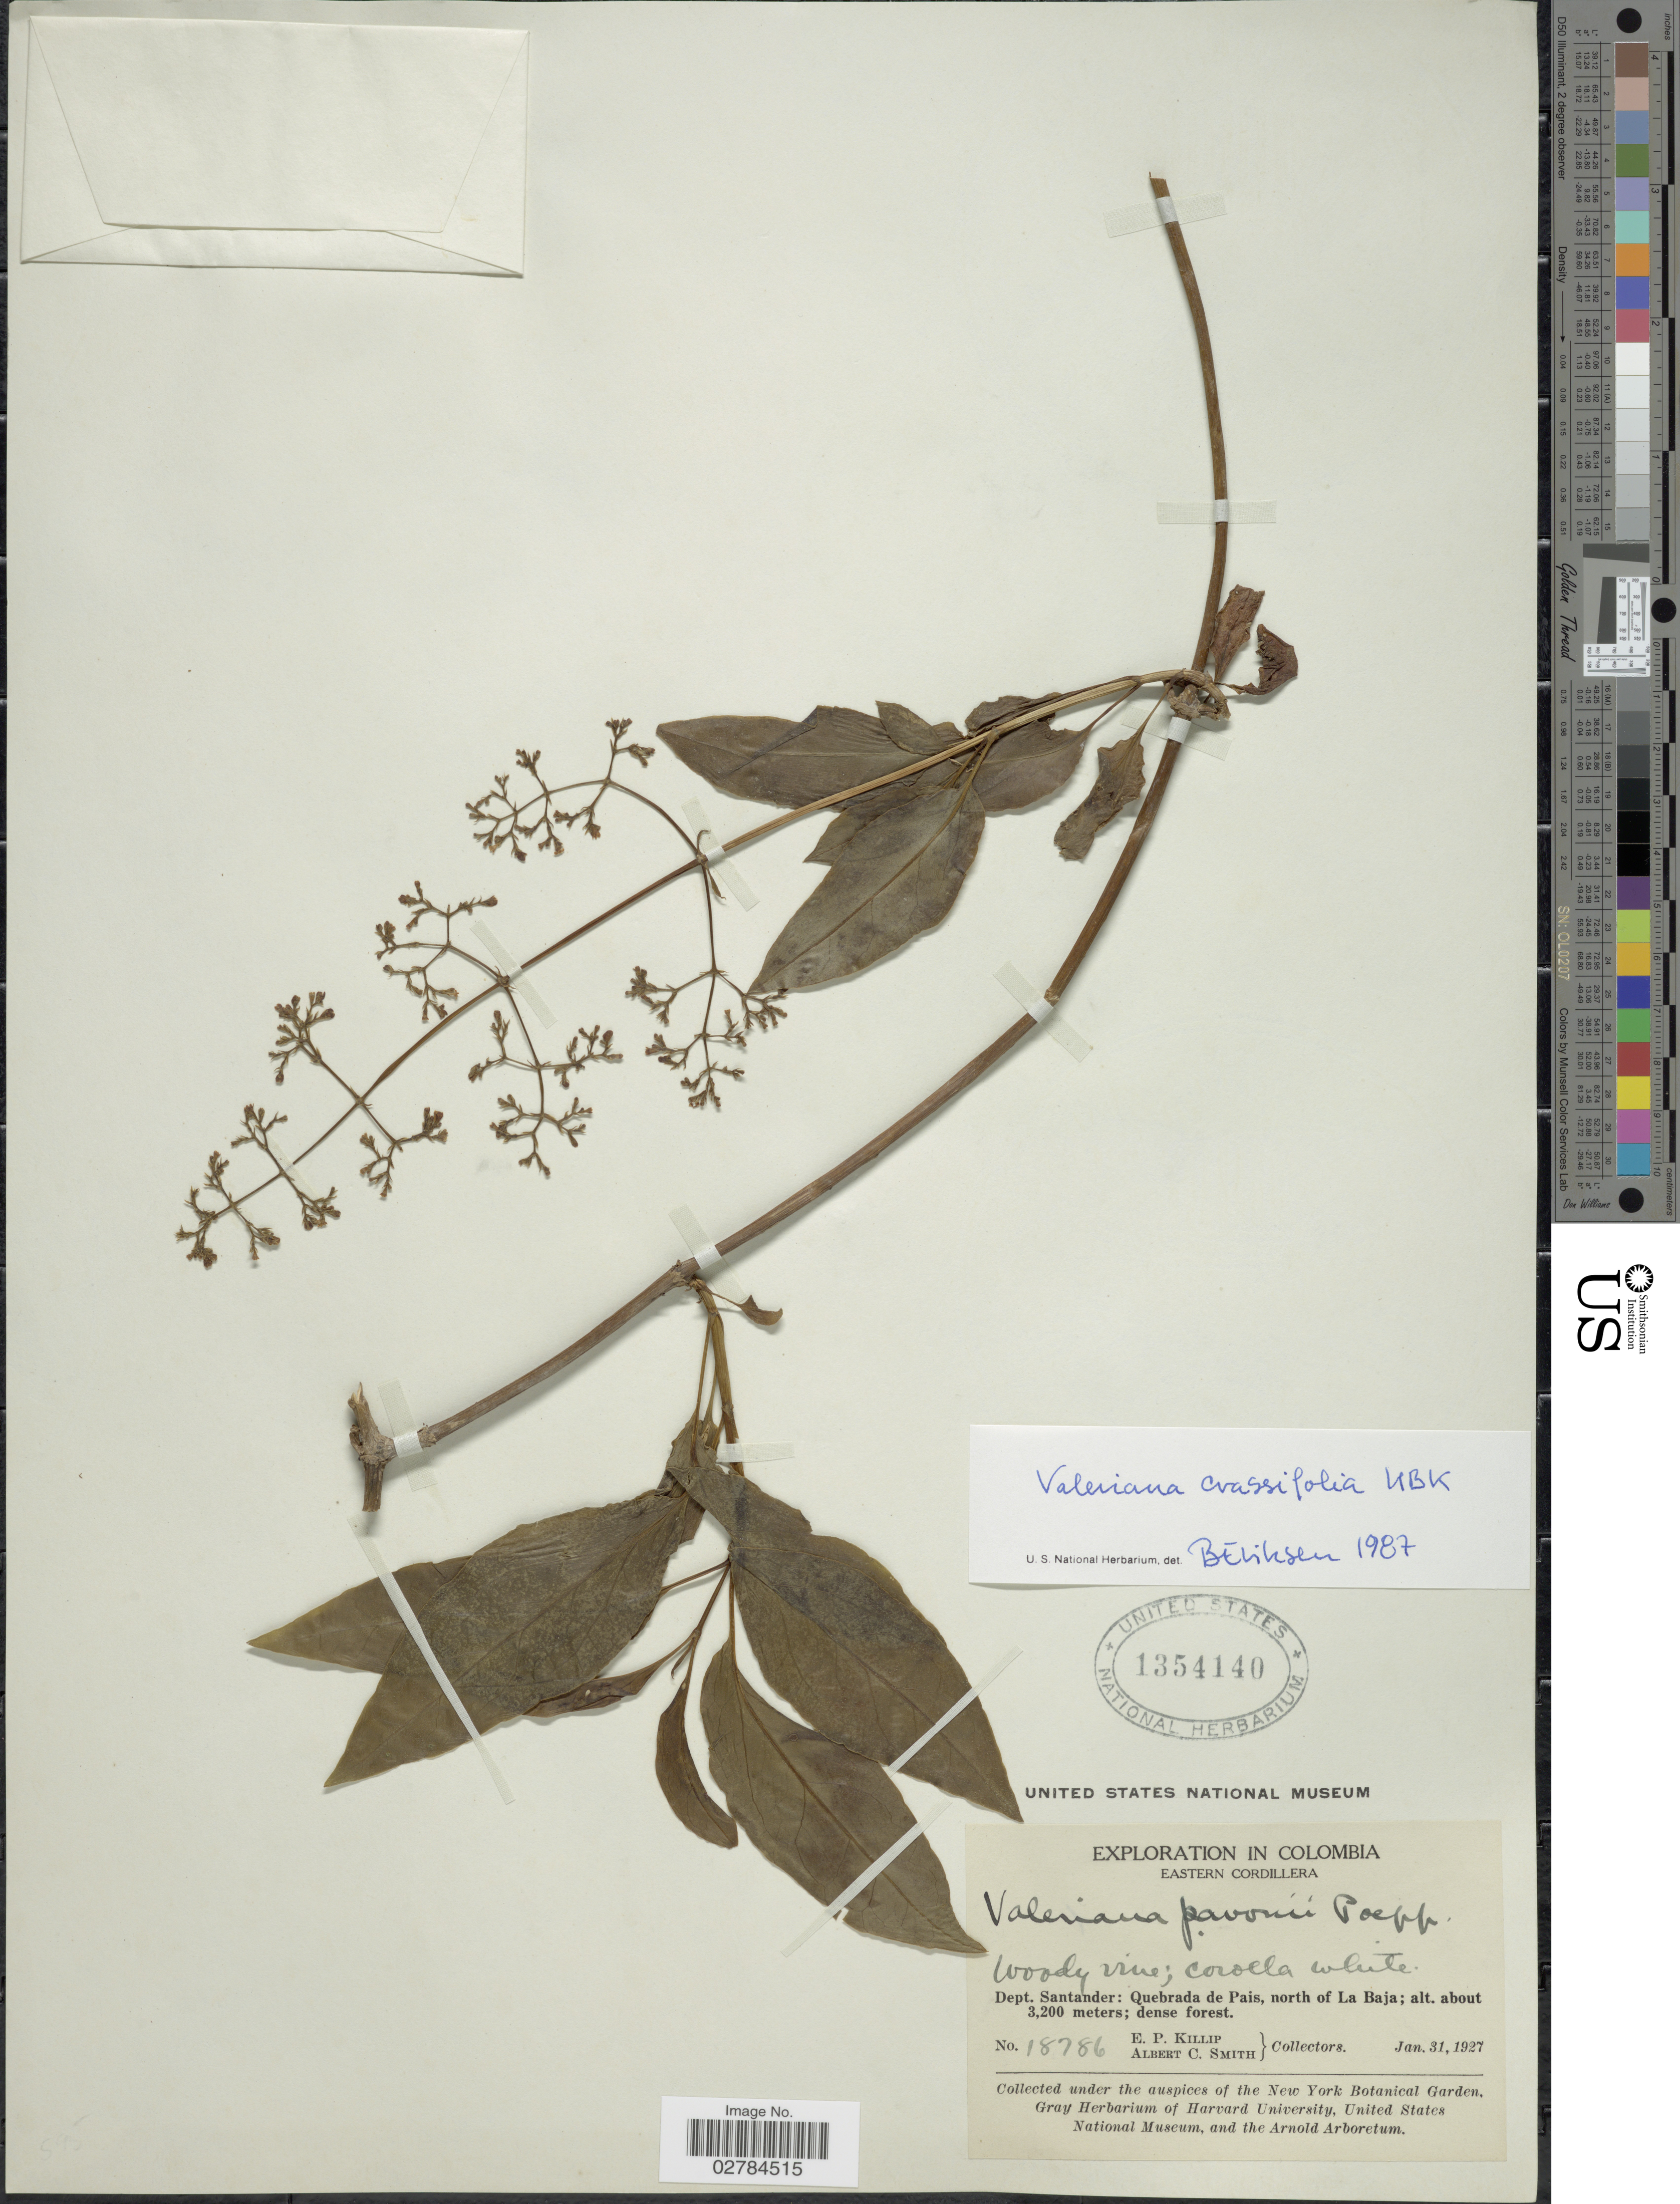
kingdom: Plantae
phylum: Tracheophyta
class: Magnoliopsida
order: Dipsacales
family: Caprifoliaceae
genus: Valeriana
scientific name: Valeriana crassifolia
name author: Kunth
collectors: E. P. Killip & A. C. Smith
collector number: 18786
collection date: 1927-01-31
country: Colombia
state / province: Santander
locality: Eastern Cordillera. Dept. Santander: Quebrada de Pais, north of La Baja.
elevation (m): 3200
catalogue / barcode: US 1354140